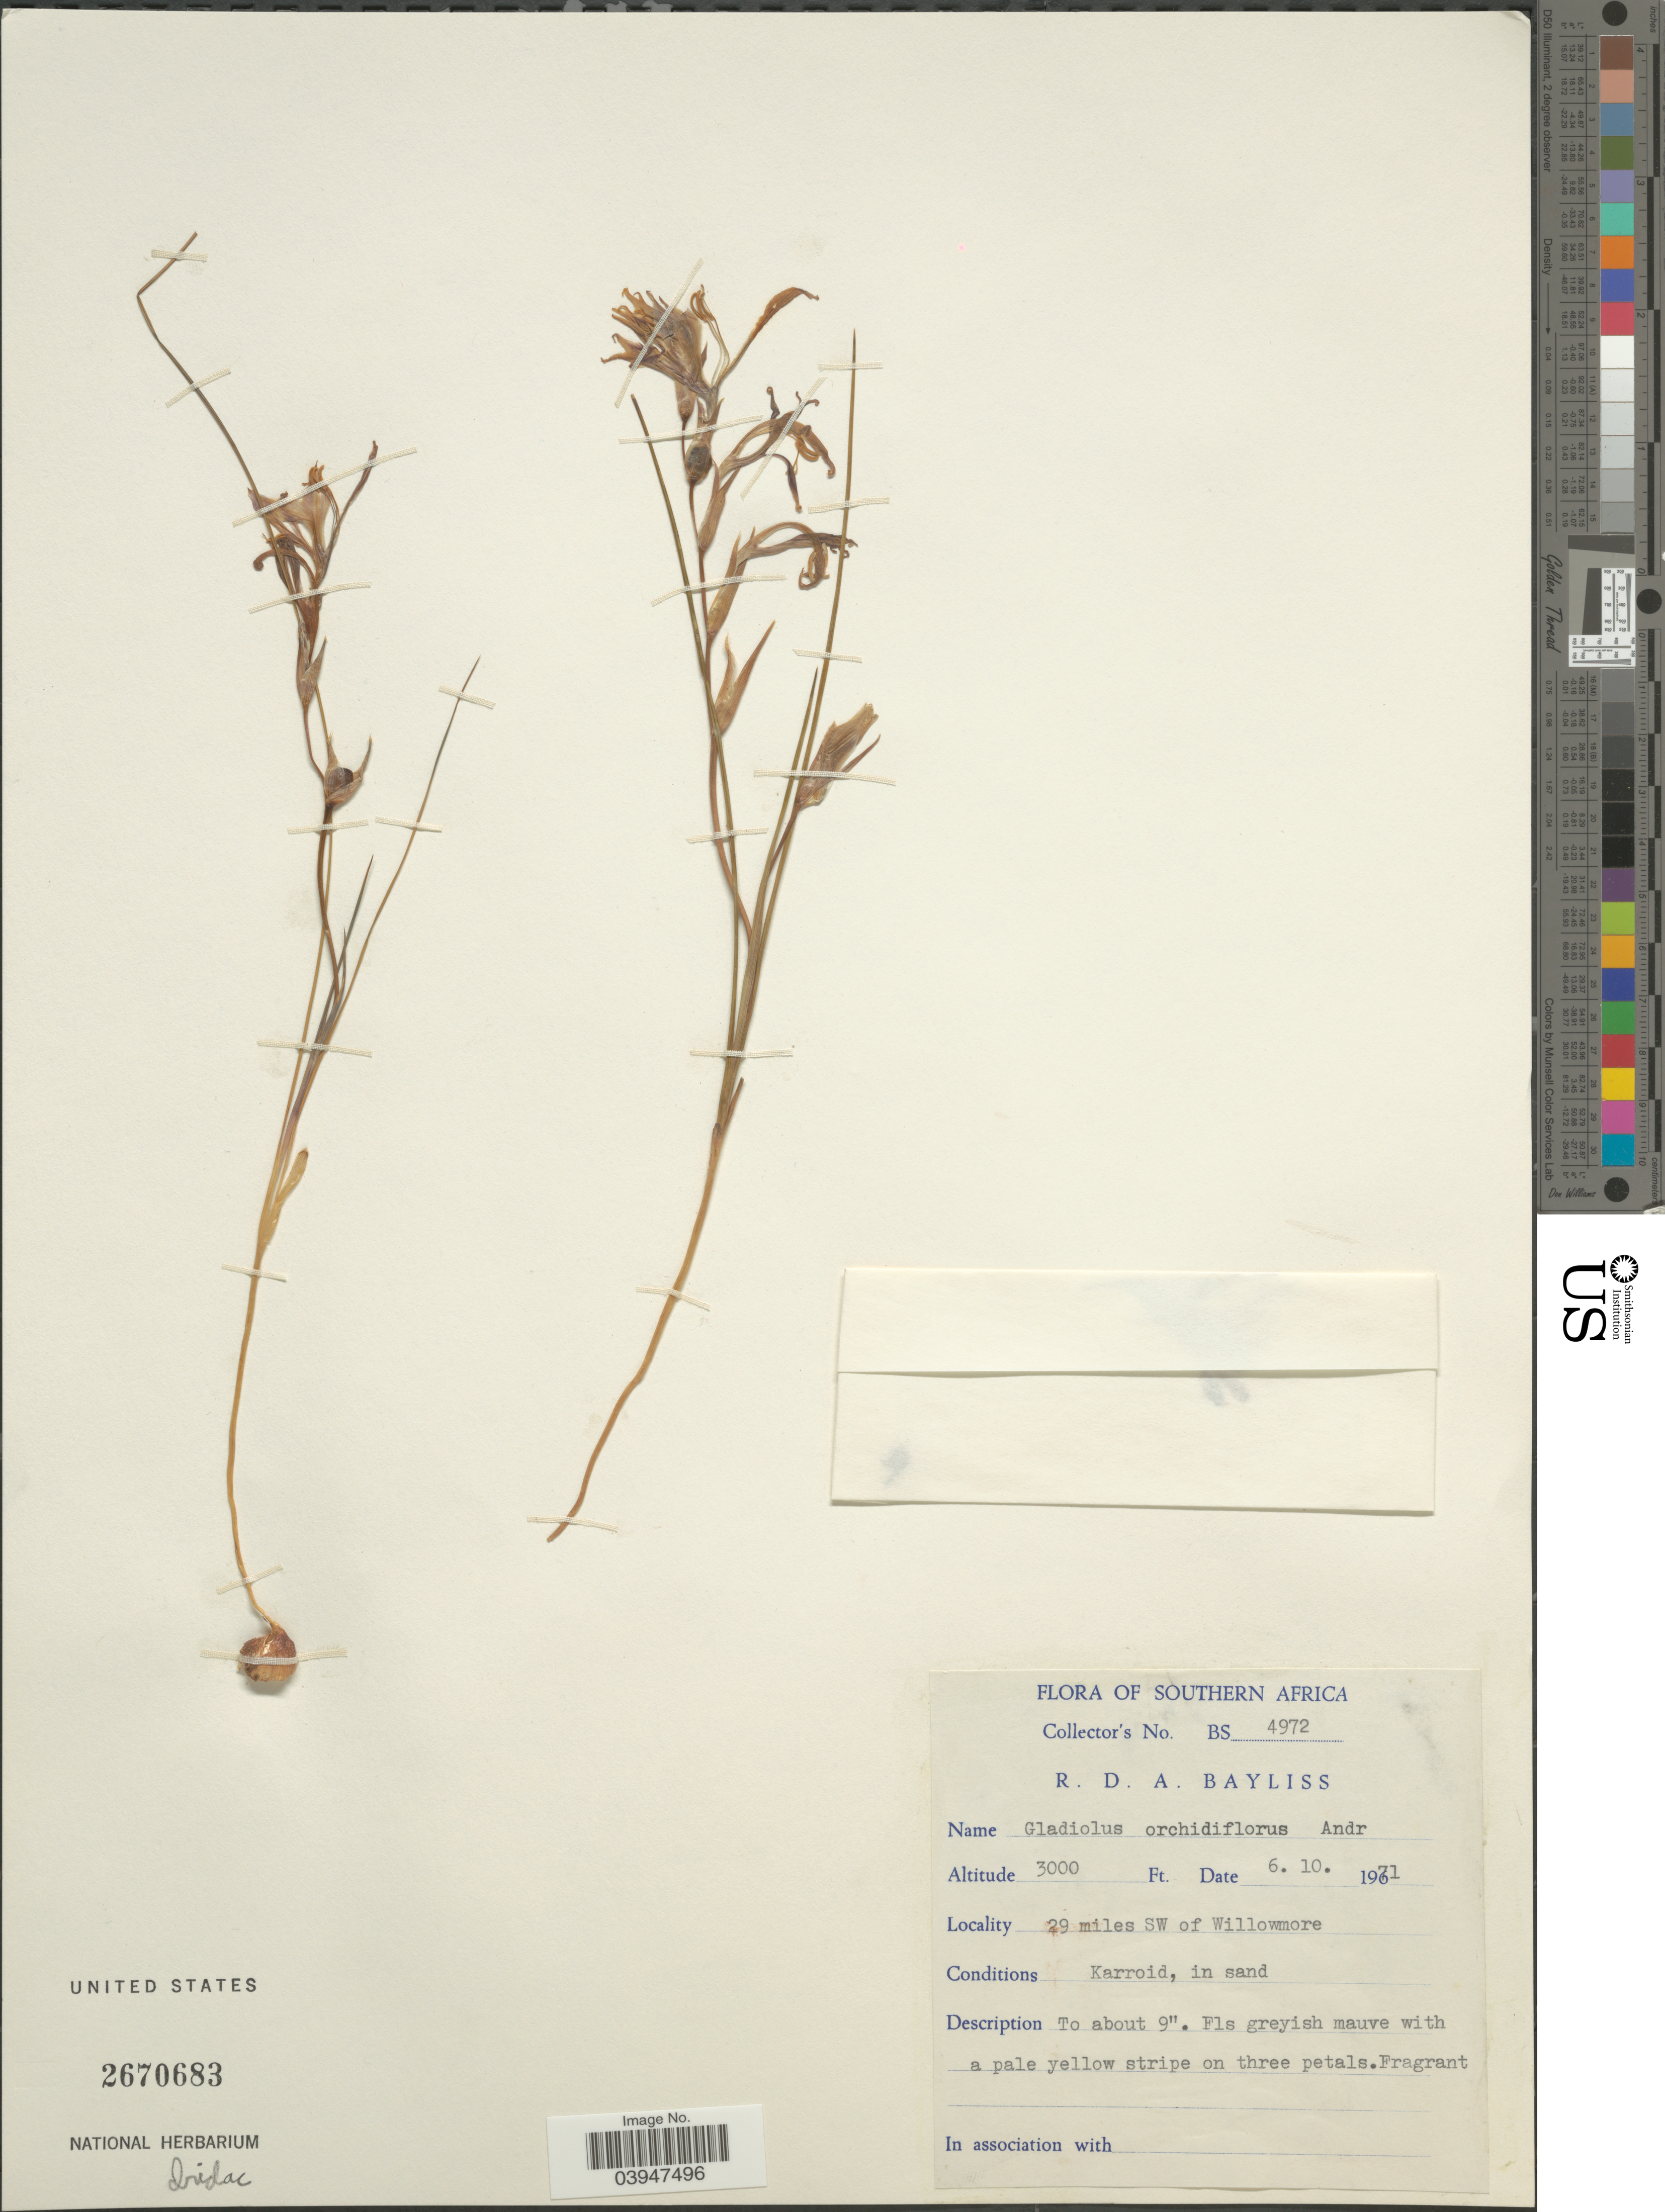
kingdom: Plantae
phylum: Tracheophyta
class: Liliopsida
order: Asparagales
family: Iridaceae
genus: Gladiolus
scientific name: Gladiolus orchidiflorus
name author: Andrews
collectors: R. Bayliss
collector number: BS4972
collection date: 1971-10-06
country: South Africa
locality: Southern Africa. 29 miles SW of Willowmore.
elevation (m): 914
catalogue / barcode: US 2670683